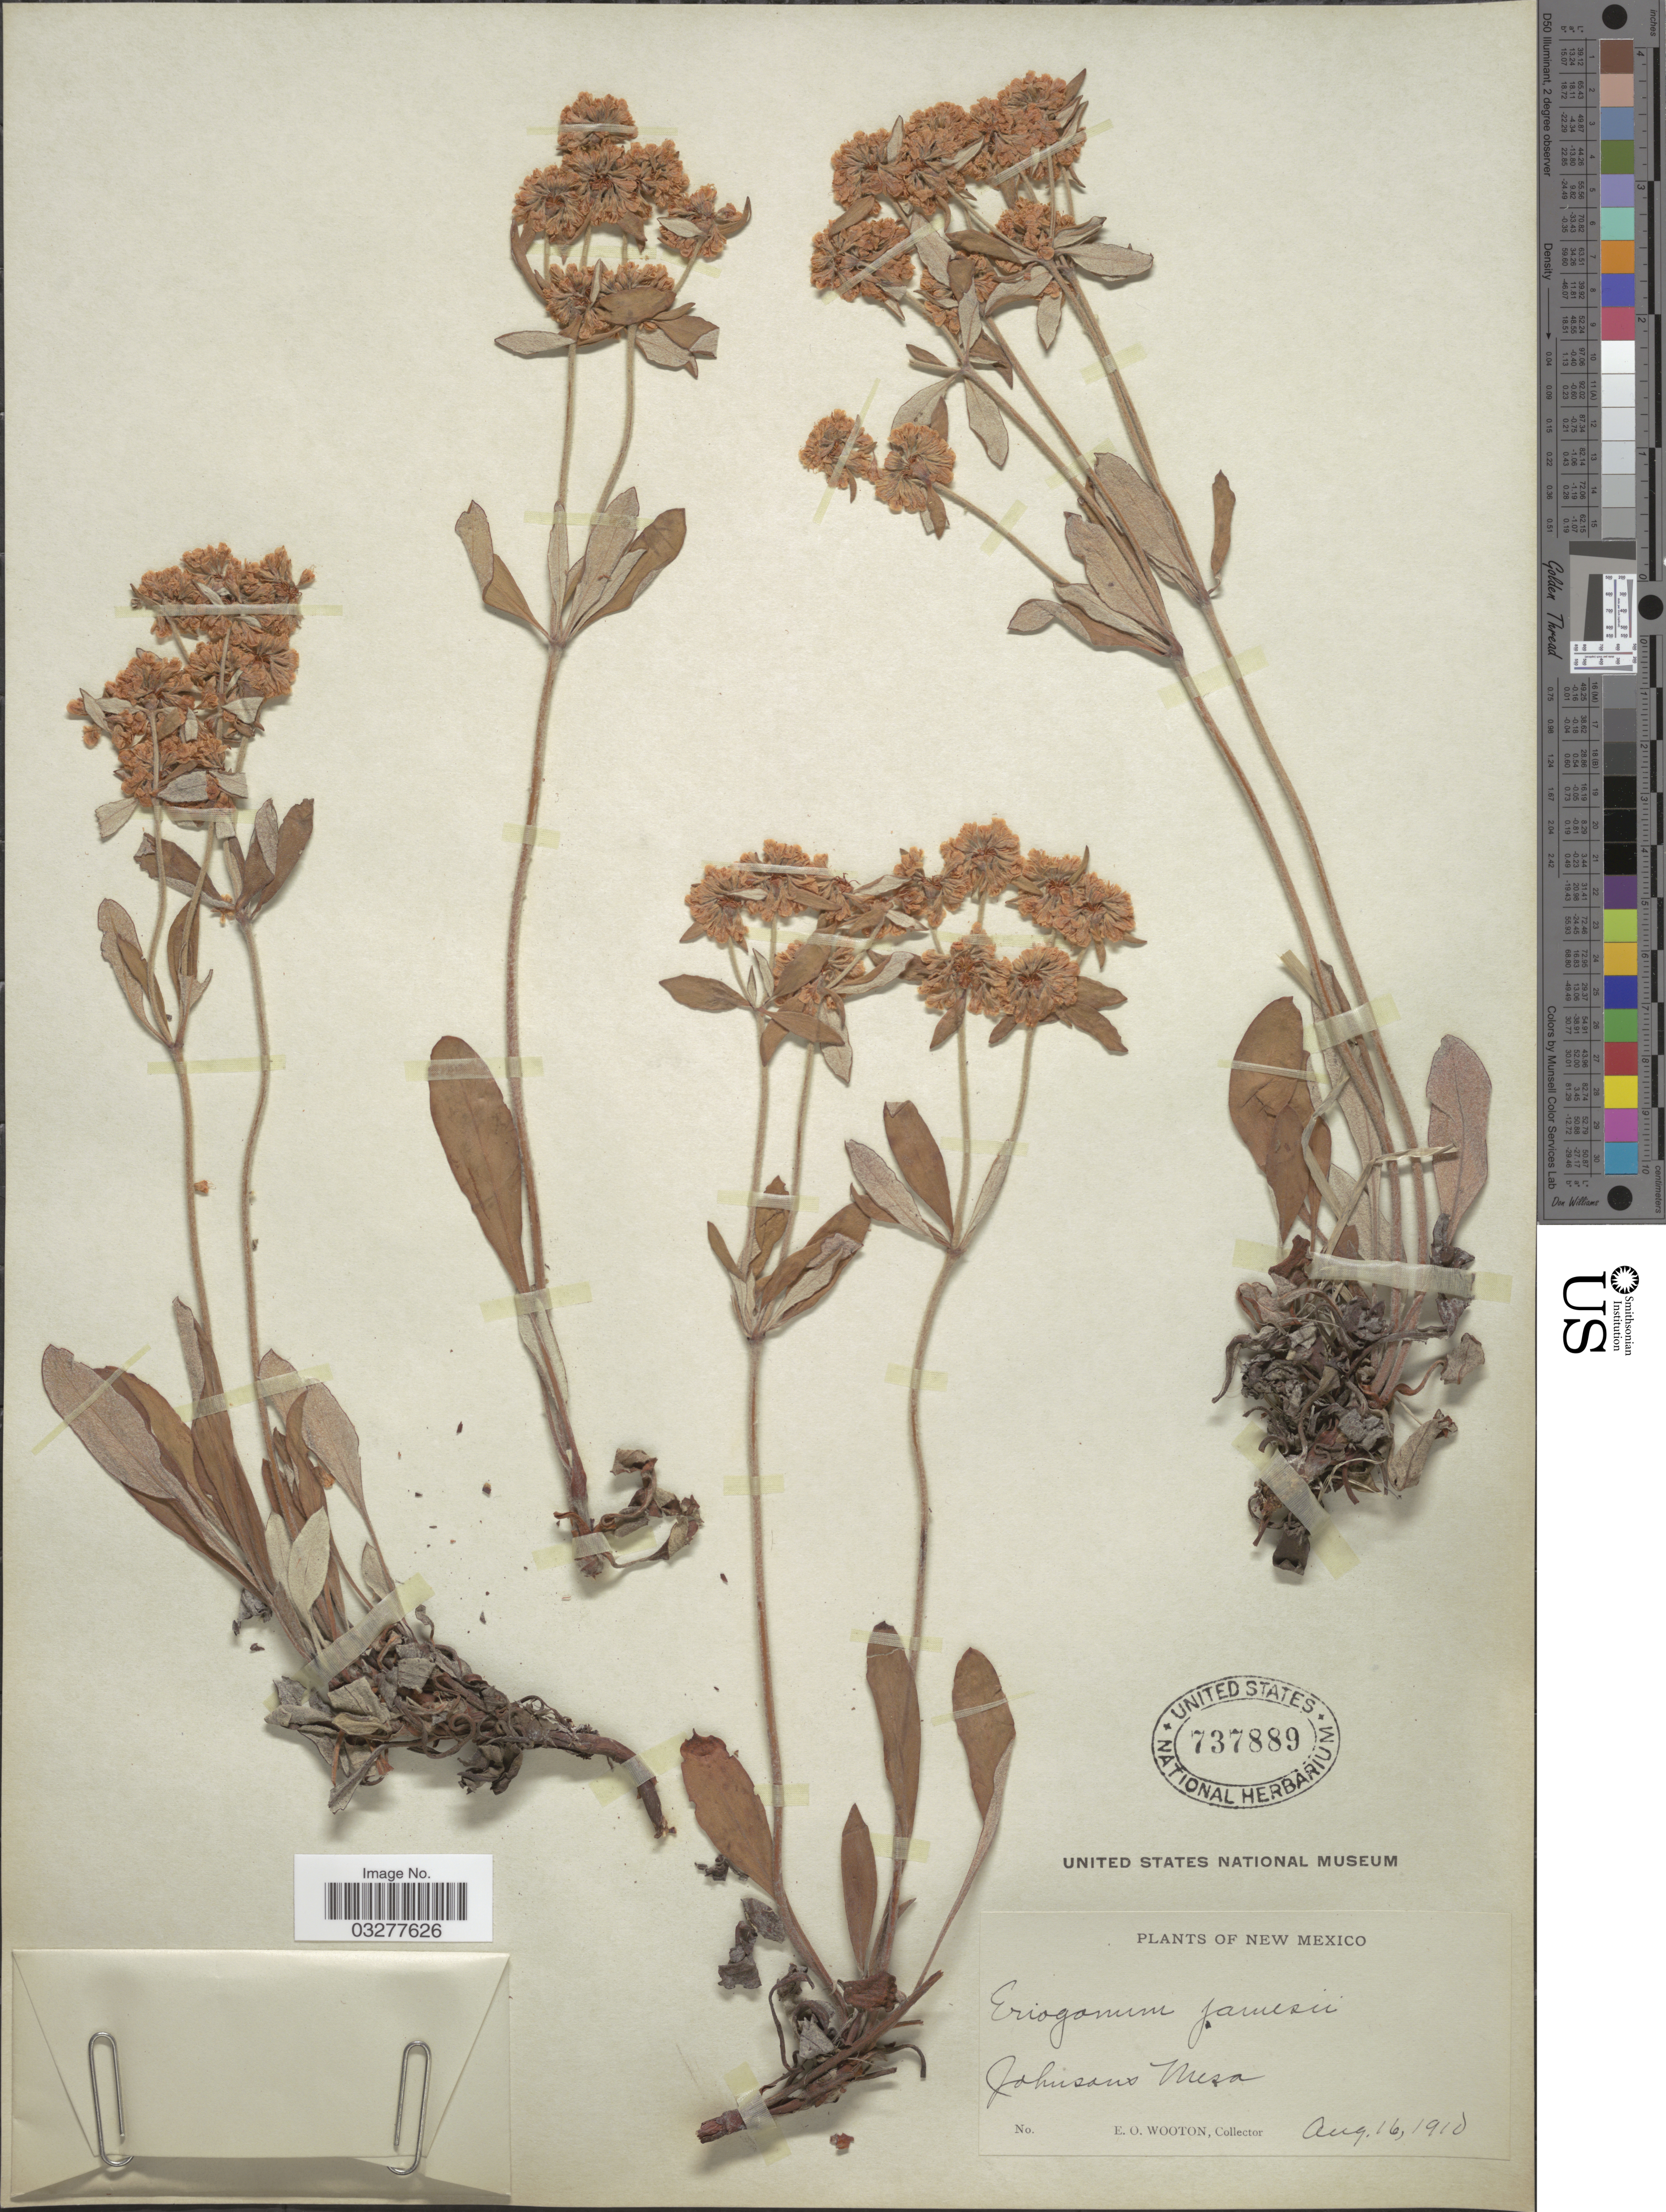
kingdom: Plantae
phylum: Tracheophyta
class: Magnoliopsida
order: Caryophyllales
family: Polygonaceae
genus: Eriogonum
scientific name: Eriogonum jamesii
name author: Benth.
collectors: E. O. Wooton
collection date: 1910-08-16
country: United States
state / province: New Mexico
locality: Johnson's Mesa.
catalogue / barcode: US 737889